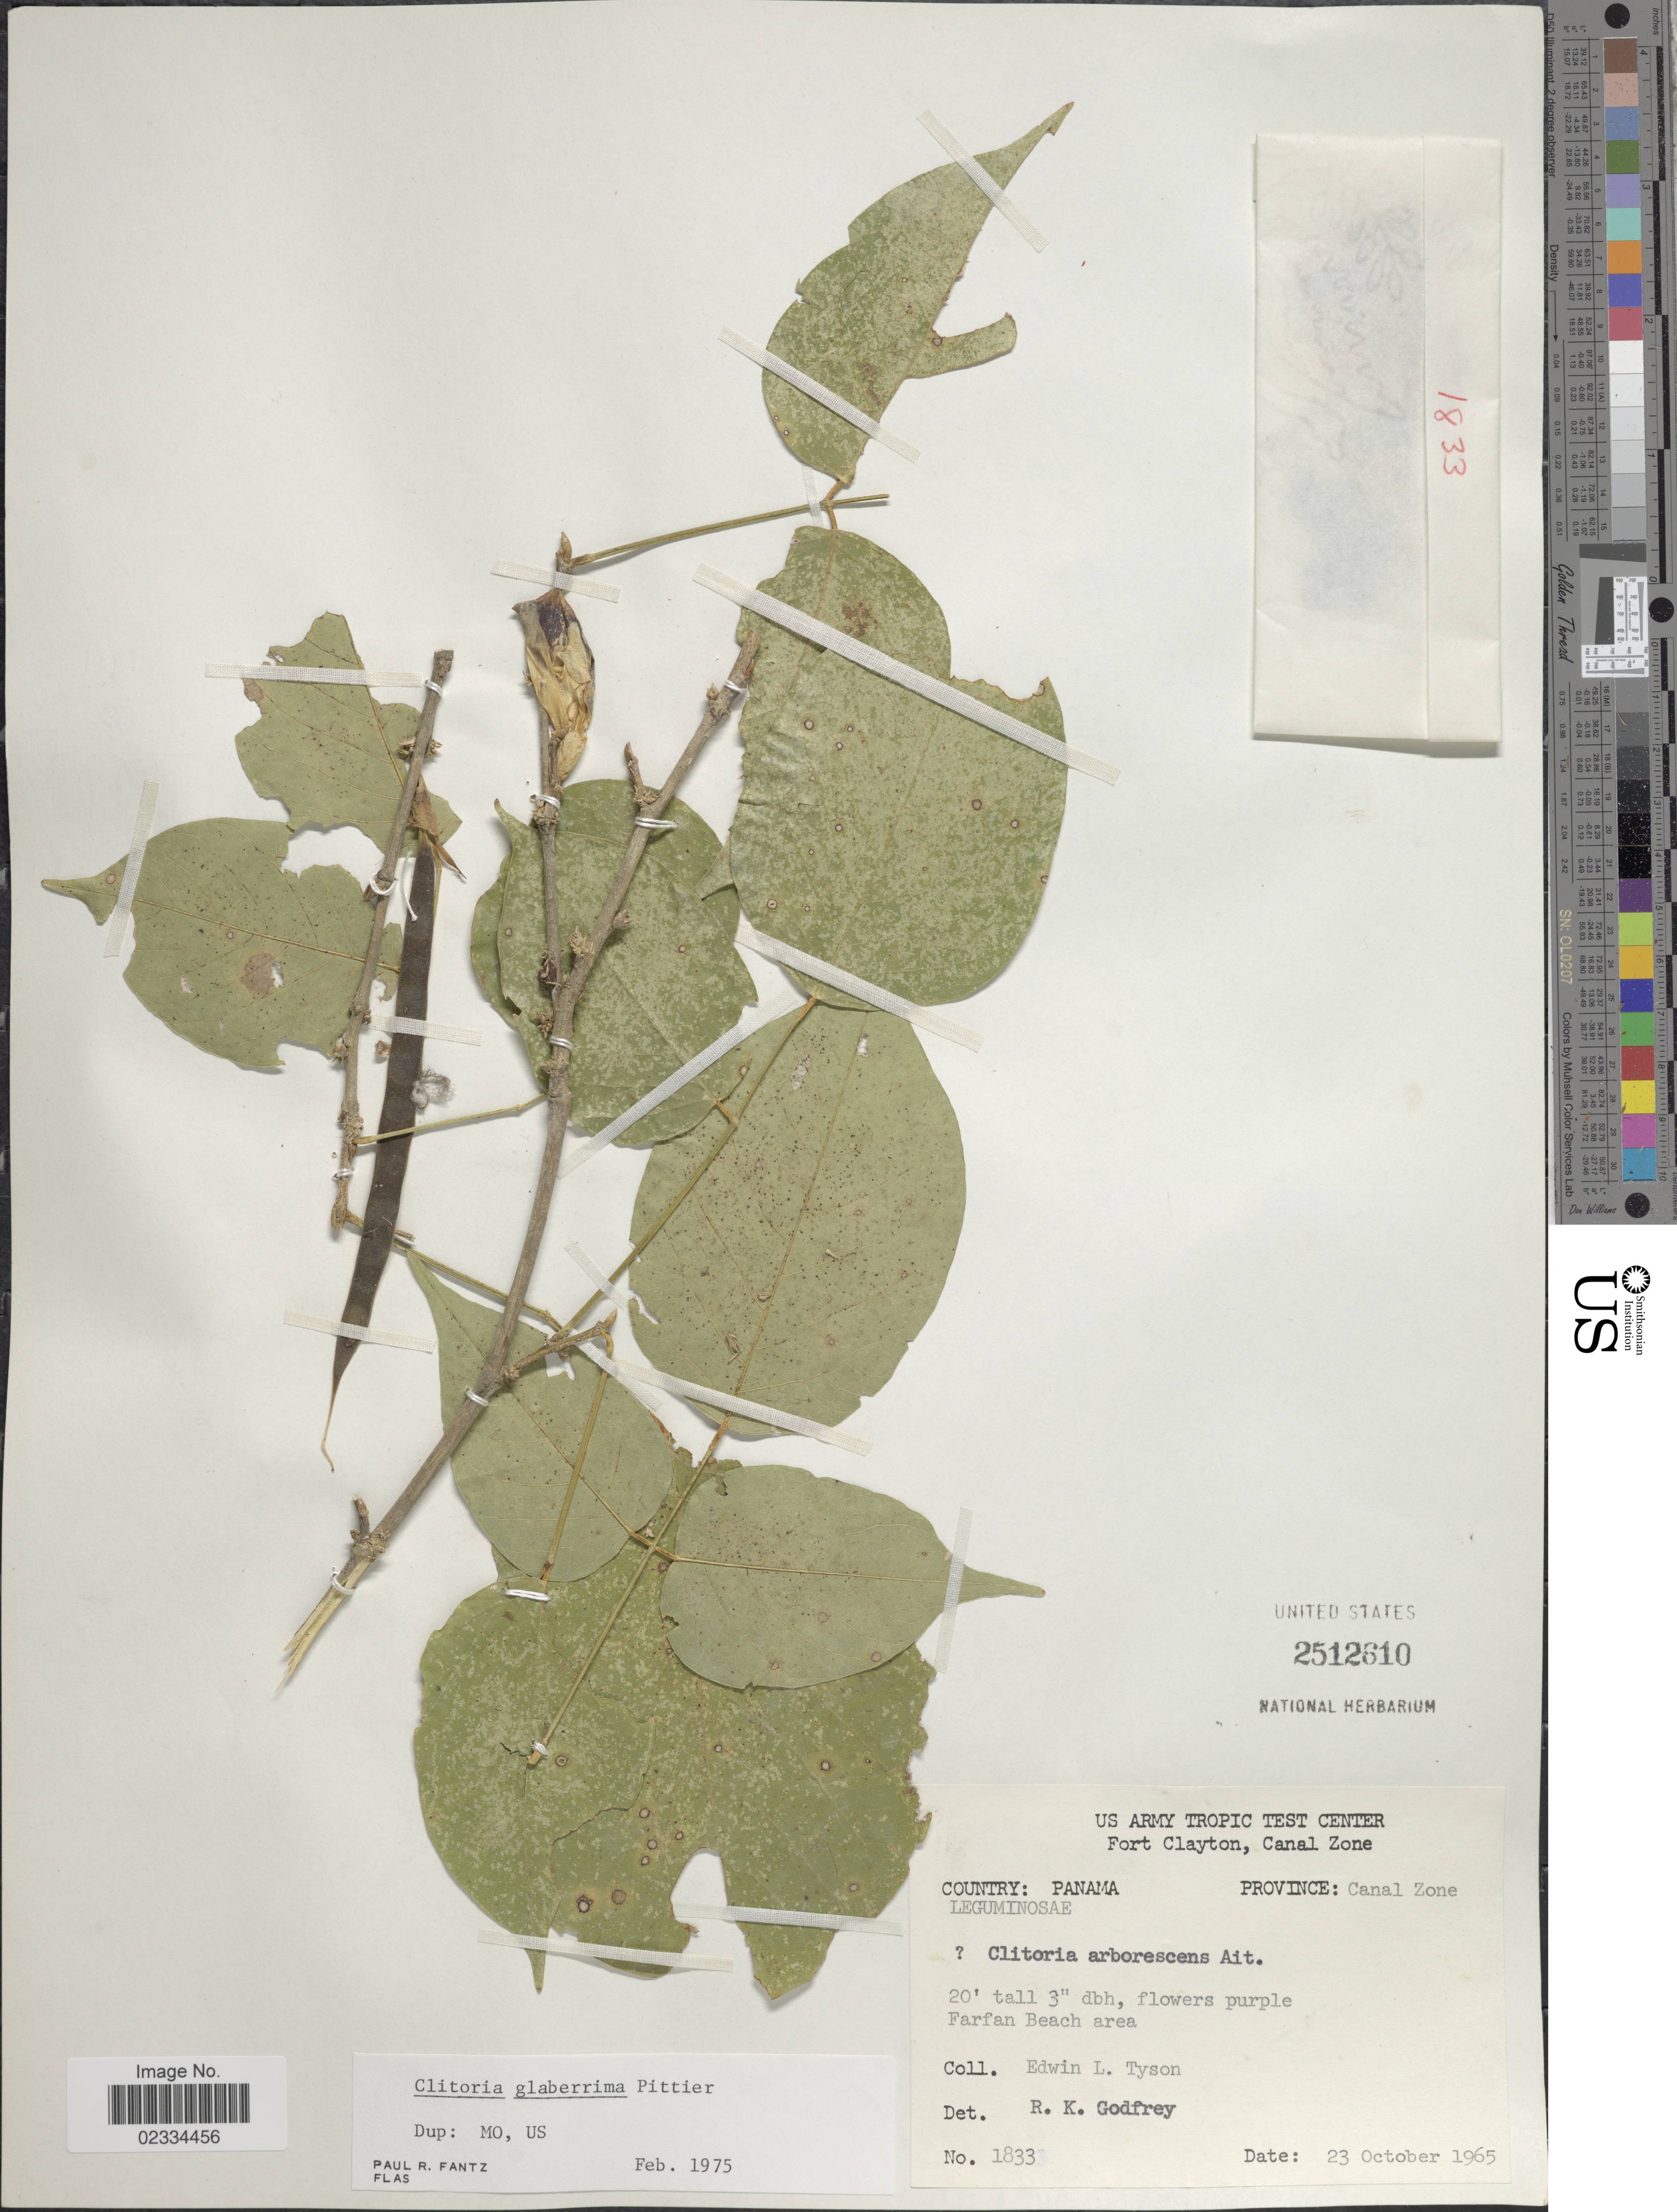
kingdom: Plantae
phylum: Tracheophyta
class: Magnoliopsida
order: Fabales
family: Fabaceae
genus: Clitoria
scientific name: Clitoria glaberrima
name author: Pittier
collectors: E. L. Tyson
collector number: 1833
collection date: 1965-10-23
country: Panama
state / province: Colón / Panamá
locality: Fort Clayton, Canal Zone, Farfan Beach area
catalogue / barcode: US 2512610